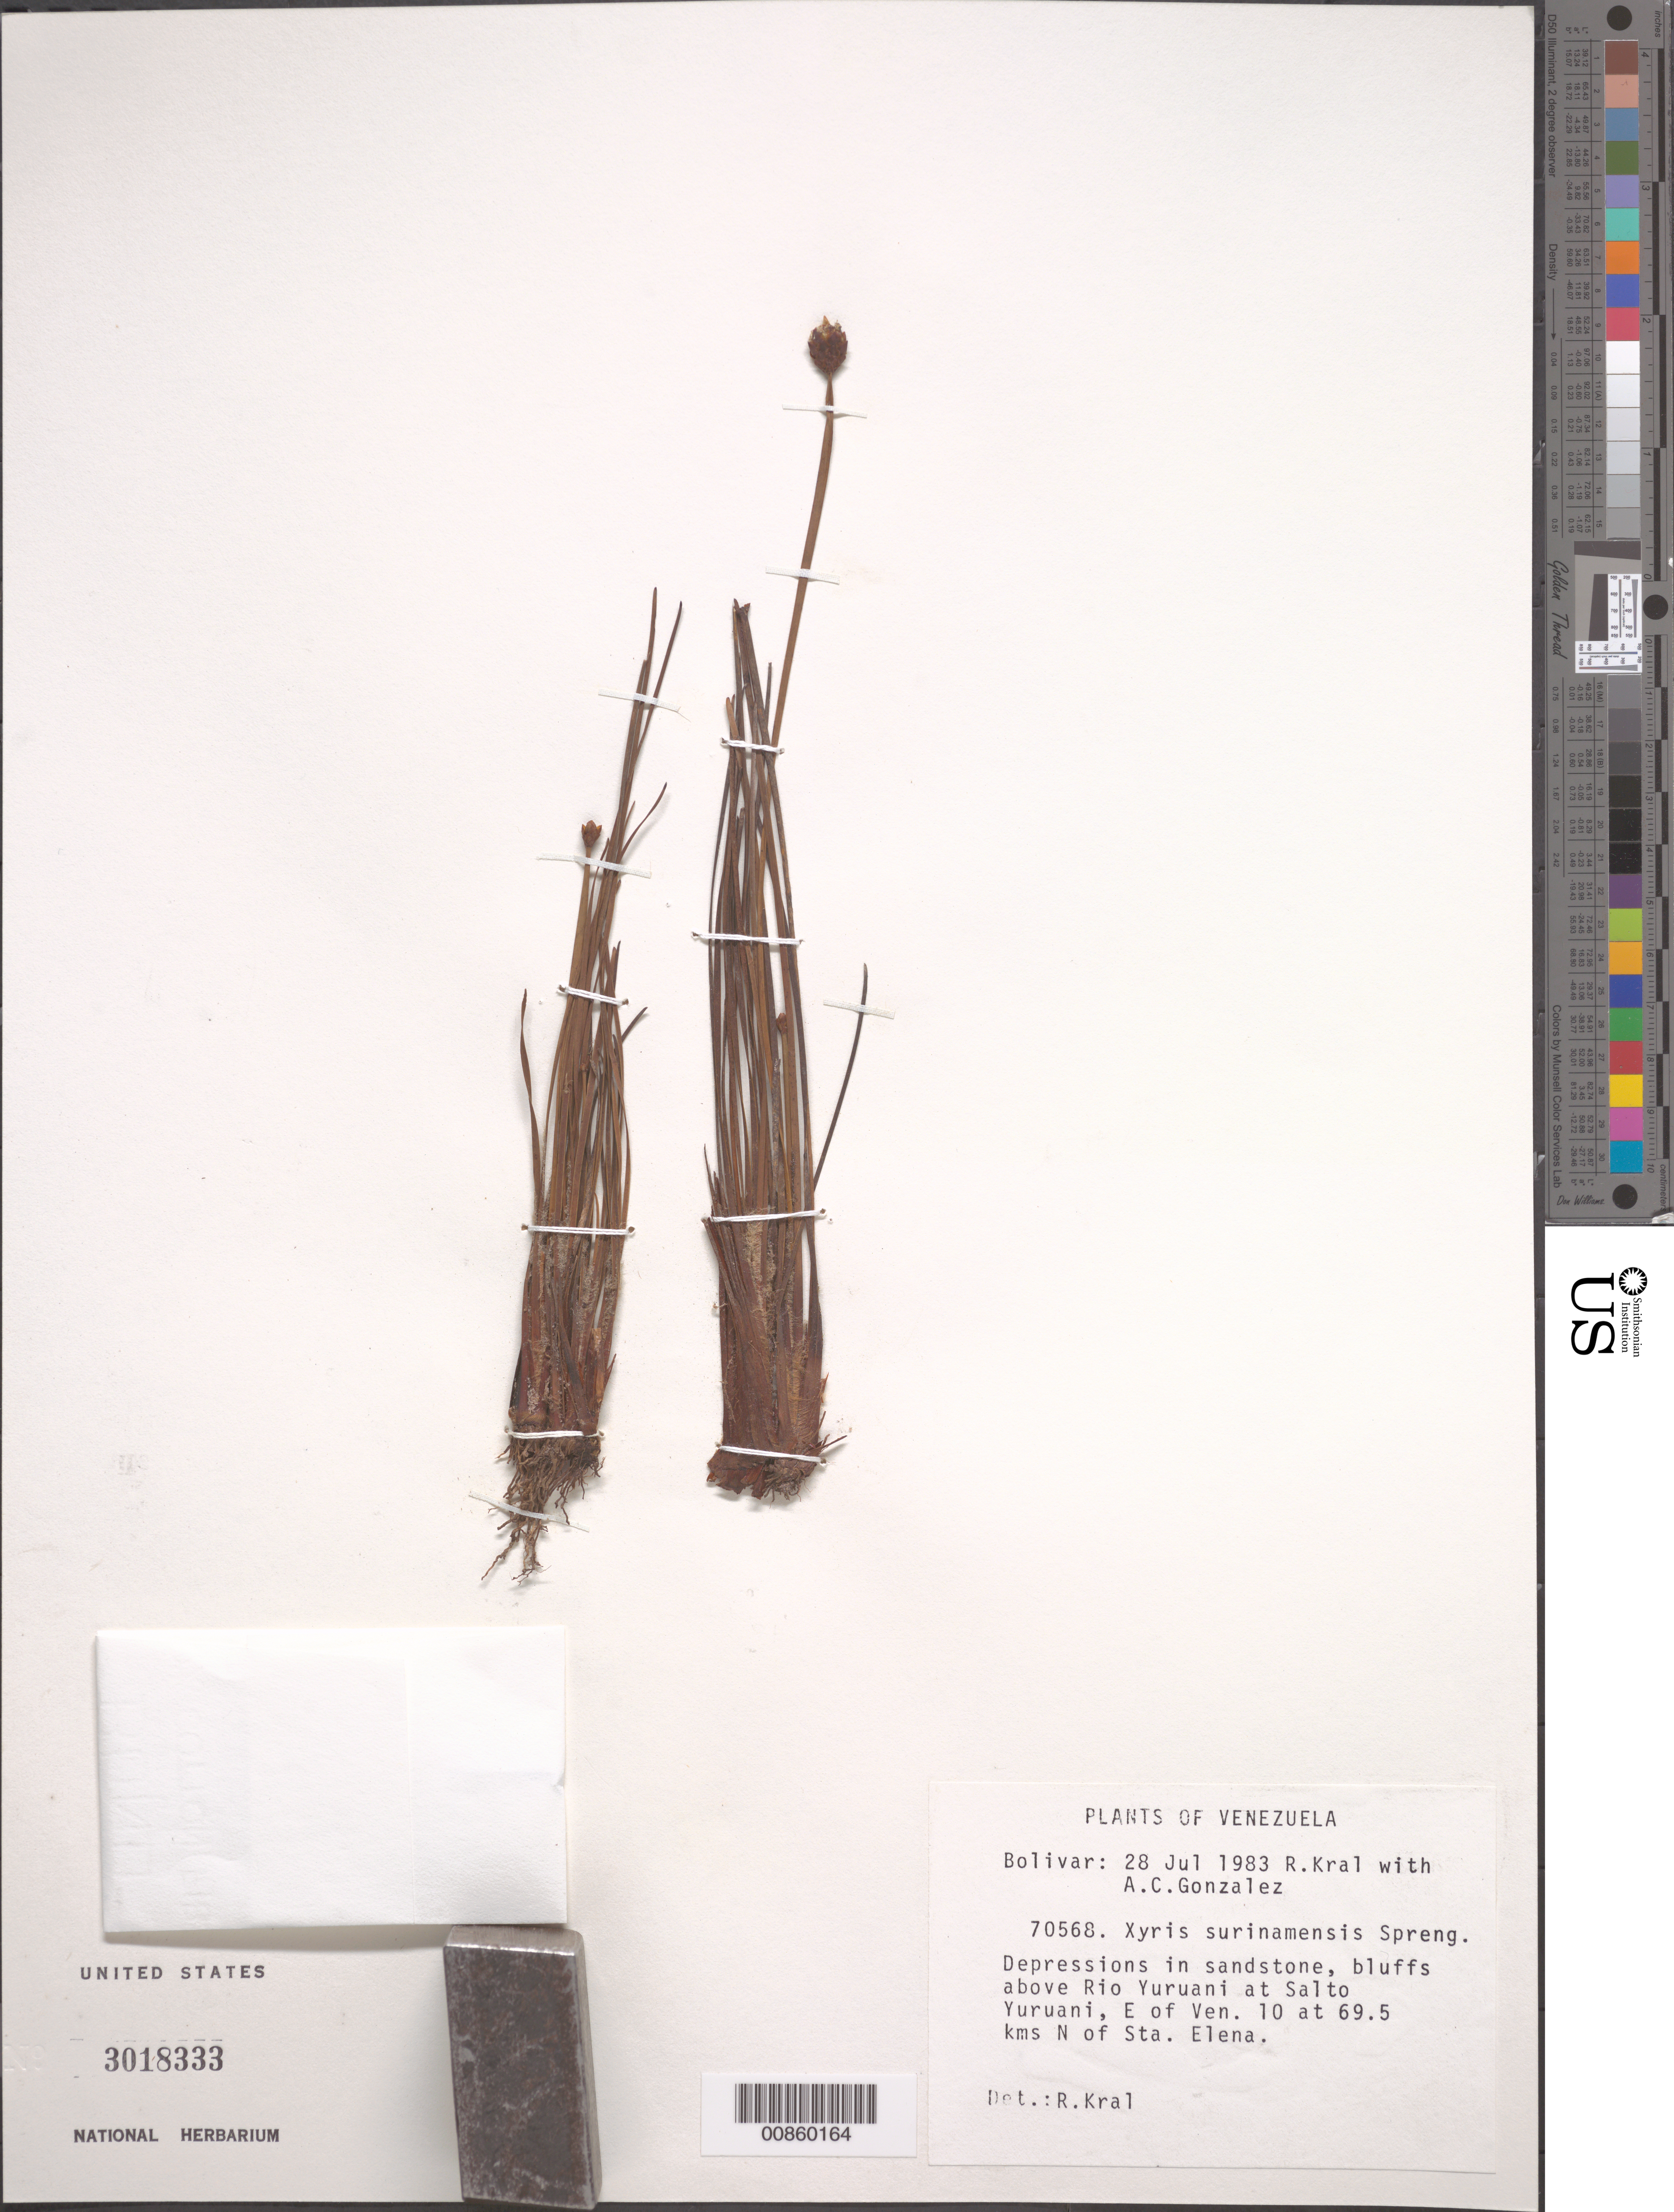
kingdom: Plantae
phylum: Tracheophyta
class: Liliopsida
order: Poales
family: Xyridaceae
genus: Xyris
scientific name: Xyris surinamensis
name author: A. Spreng.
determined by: Kral, Robert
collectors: R. Kral & A. C. González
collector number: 70568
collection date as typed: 28-Jul-83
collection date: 1983-07-28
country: Venezuela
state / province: Bolívar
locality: Río Yuruani at Salto Yuruani, E of Ven. 10 at 69.5 kms N of Sta. Elena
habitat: Bluffs; depressions in sandstone.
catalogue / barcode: US 3018333